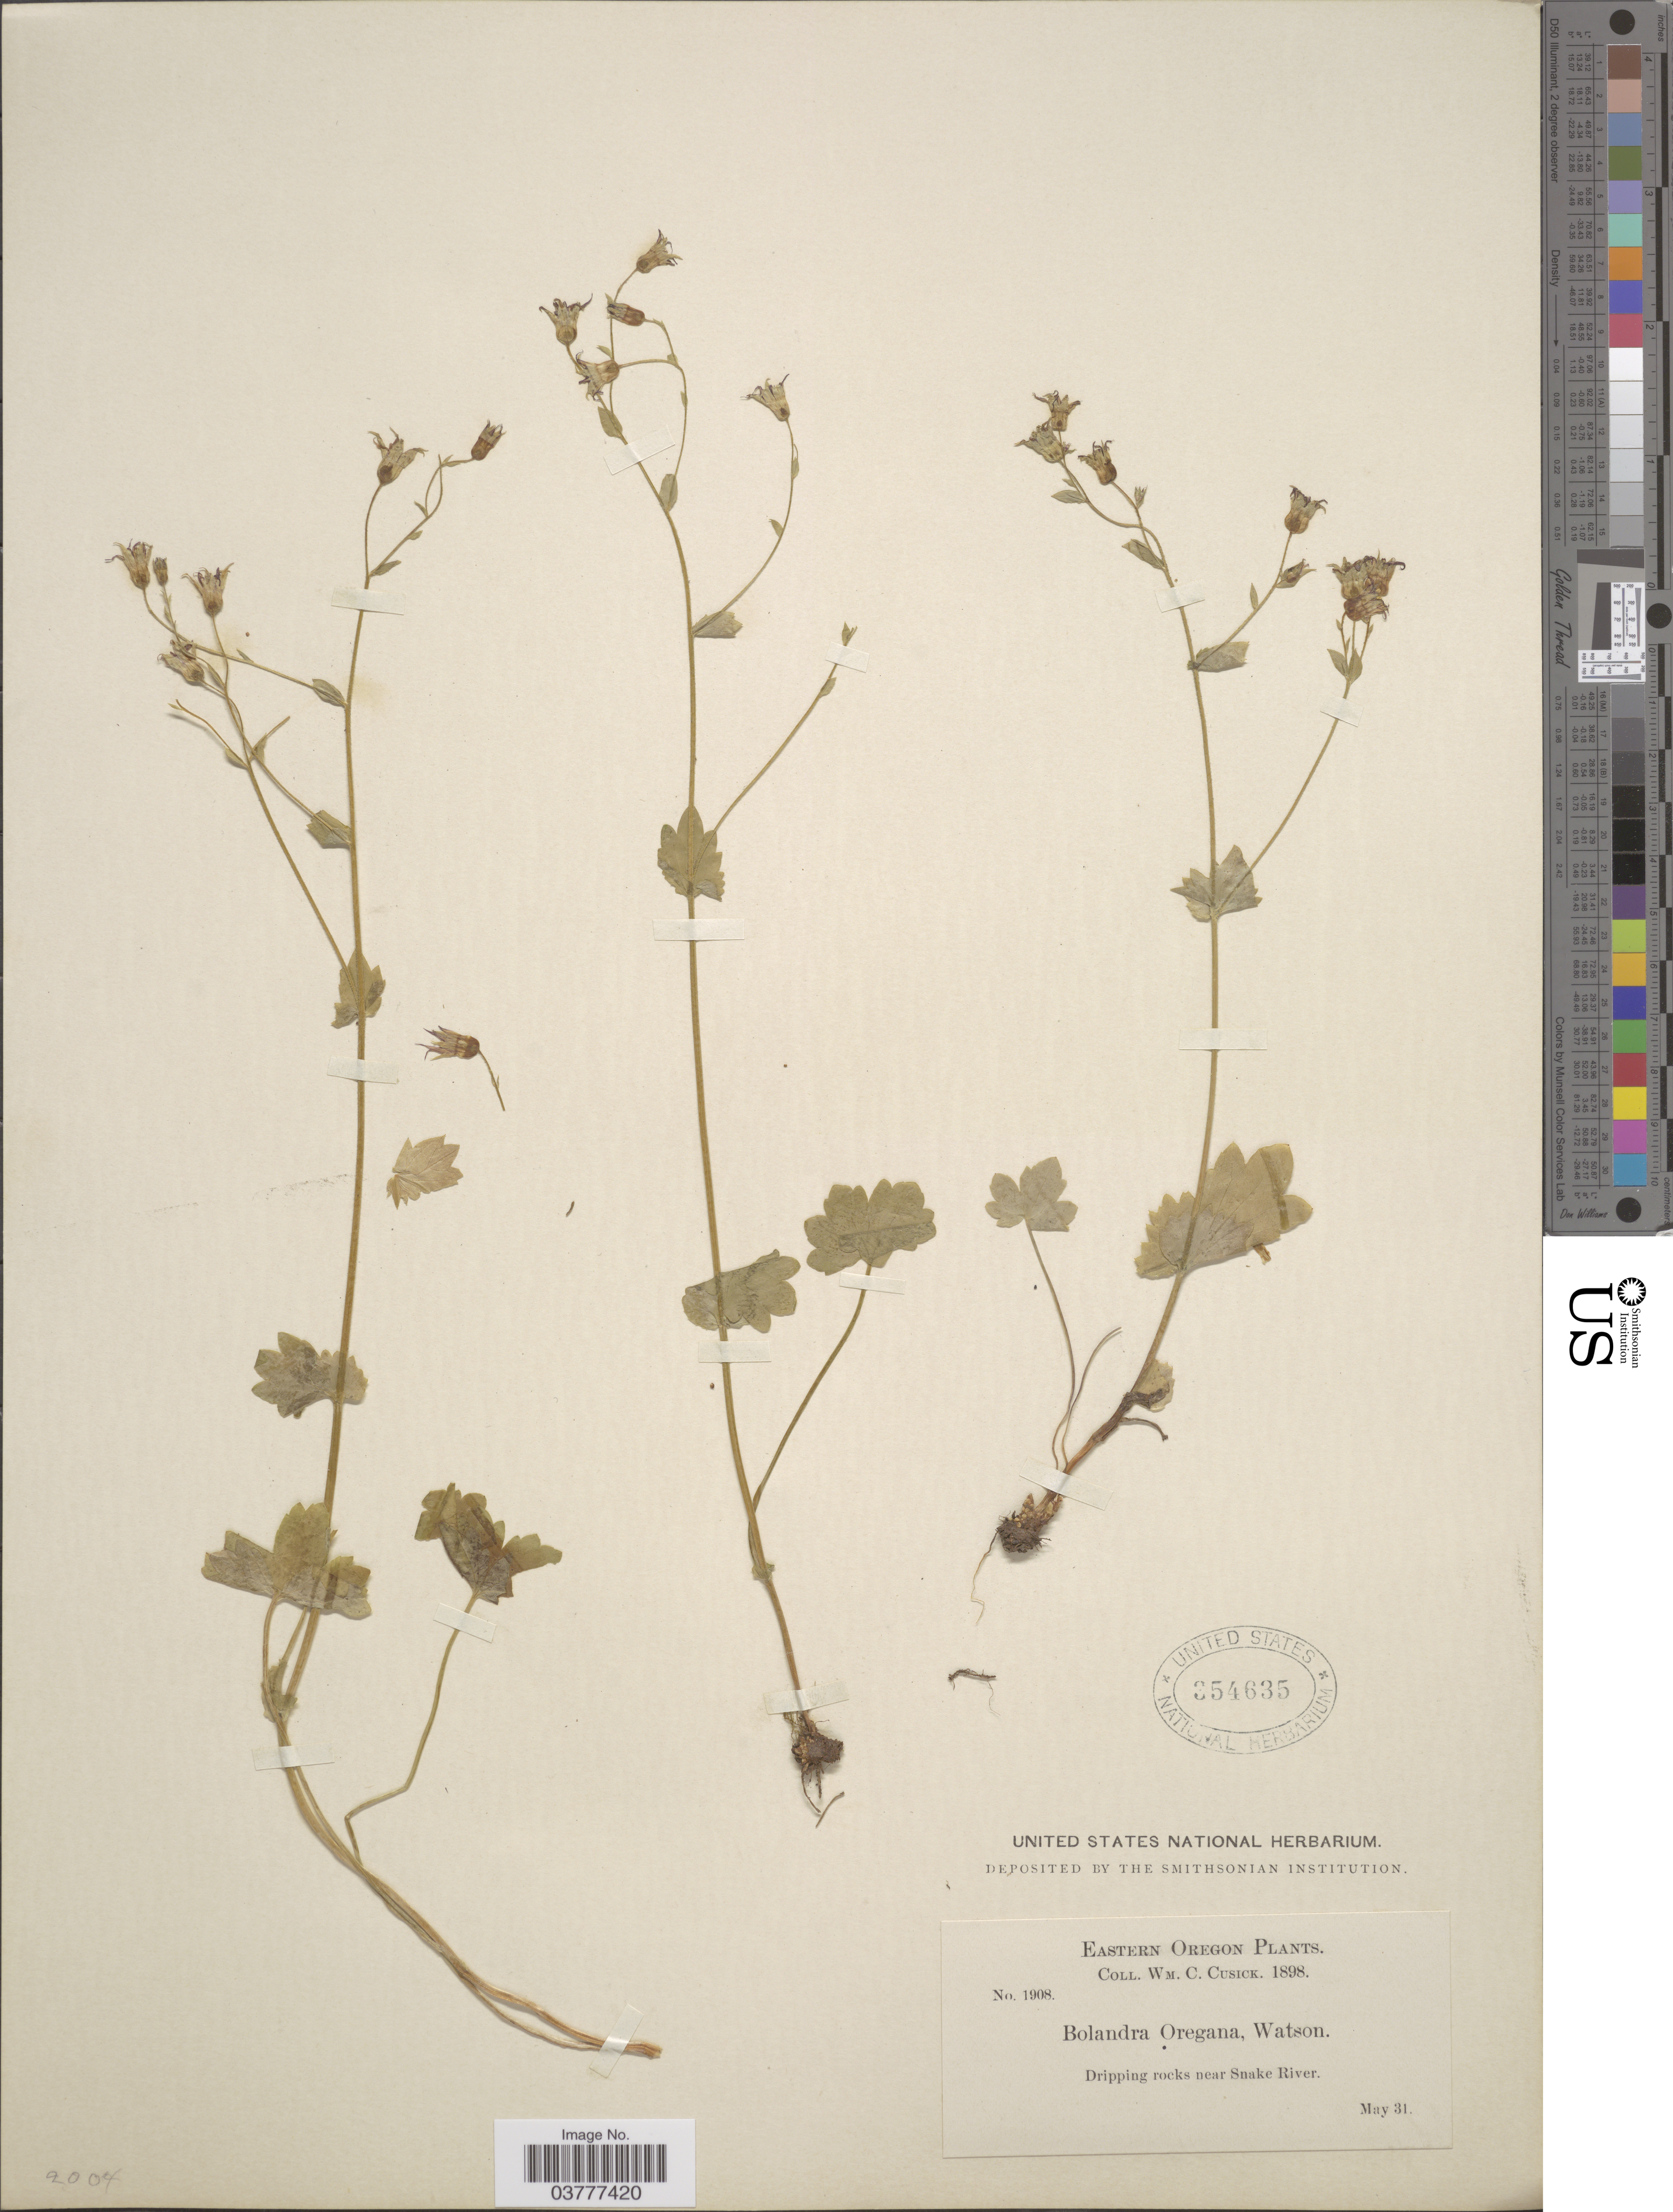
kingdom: Plantae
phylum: Tracheophyta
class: Magnoliopsida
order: Saxifragales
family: Saxifragaceae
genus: Bolandra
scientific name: Bolandra oregana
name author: S. Watson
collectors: W. C. Cusick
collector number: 1908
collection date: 1898-05-31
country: United States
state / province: Oregon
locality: Eastern Oregon. Dripping rocks near Snake River.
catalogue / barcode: US 354635